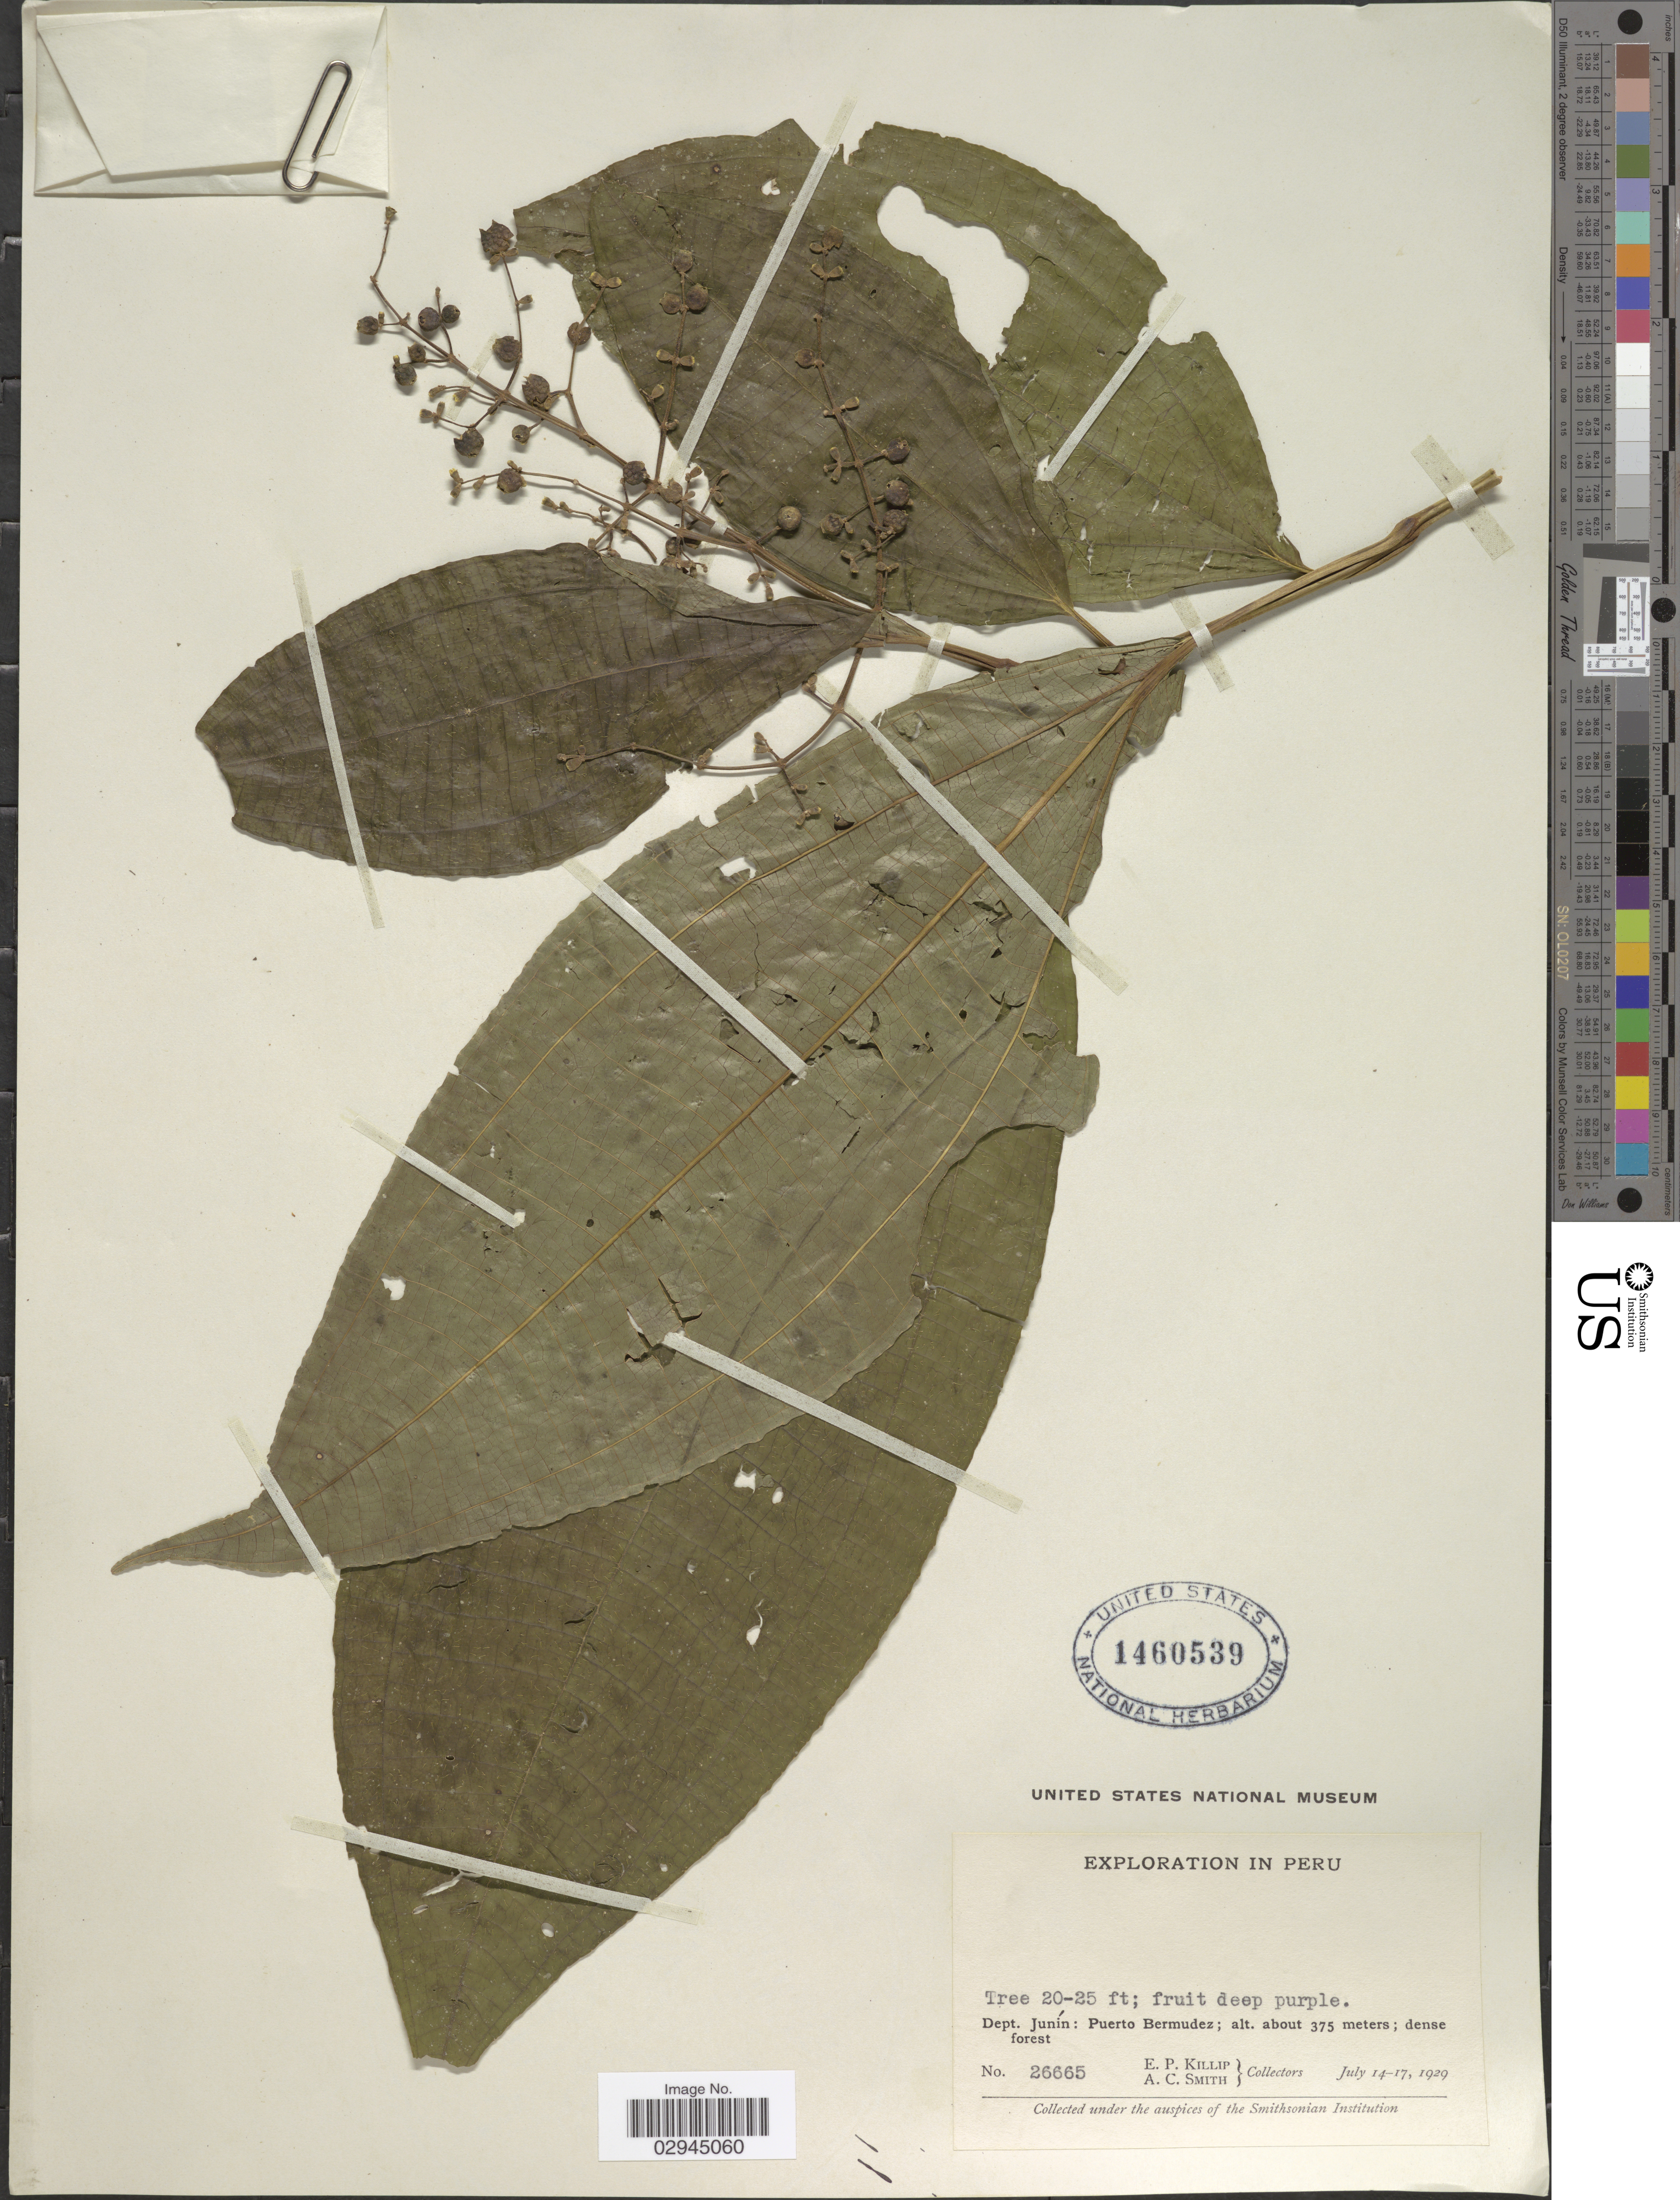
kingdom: Plantae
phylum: Tracheophyta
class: Magnoliopsida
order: Myrtales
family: Melastomataceae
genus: Miconia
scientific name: Miconia sp.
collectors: E. P. Killip & A. C. Smith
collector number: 26665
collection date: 1929-07-14/1929-07-17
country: Peru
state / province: Junín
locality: Dept. Junín: Puerto Bermudez.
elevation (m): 375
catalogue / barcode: US 1460539